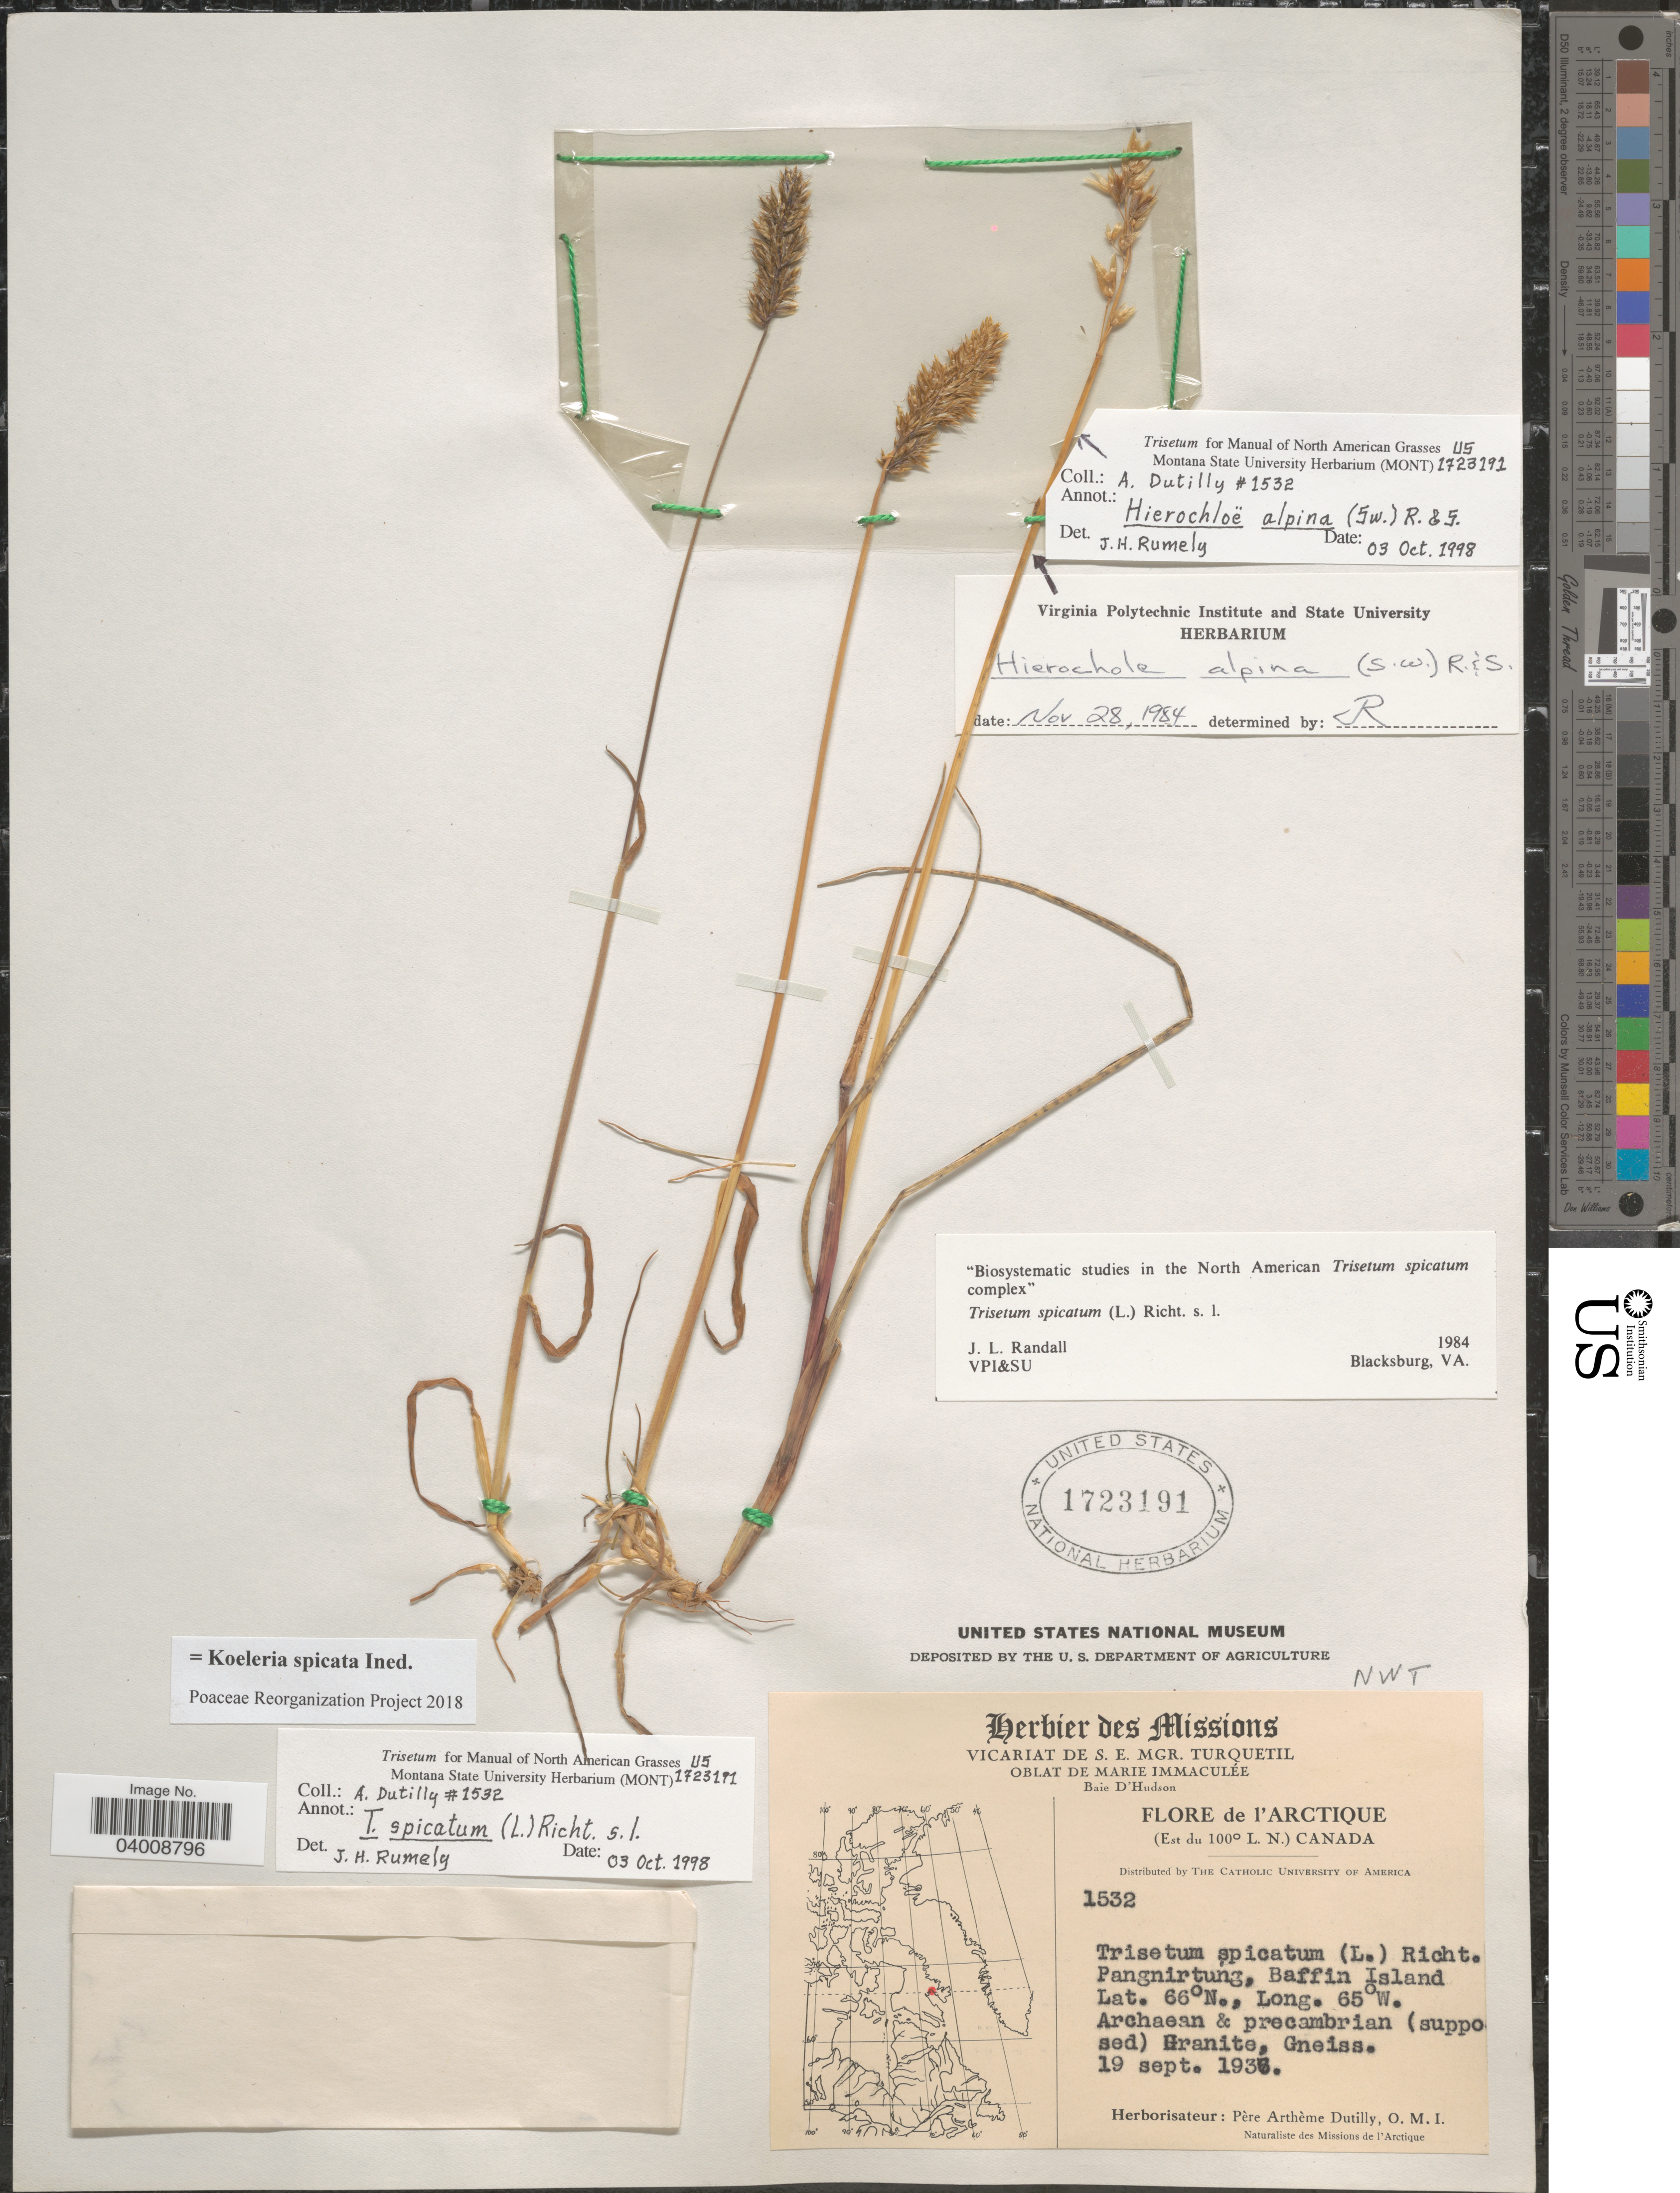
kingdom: Plantae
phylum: Tracheophyta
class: Liliopsida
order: Poales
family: Poaceae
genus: Koeleria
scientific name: Koeleria spicata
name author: (L.) Barberá et al.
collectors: ex Herb. Pêre Arthême Dutilly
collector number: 1532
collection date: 1937-09-19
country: Canada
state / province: Northwest Territories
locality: L'Arctique. (Est du 100° L. N.). Pangnirtung, Baffin Island.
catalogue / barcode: US 1723191